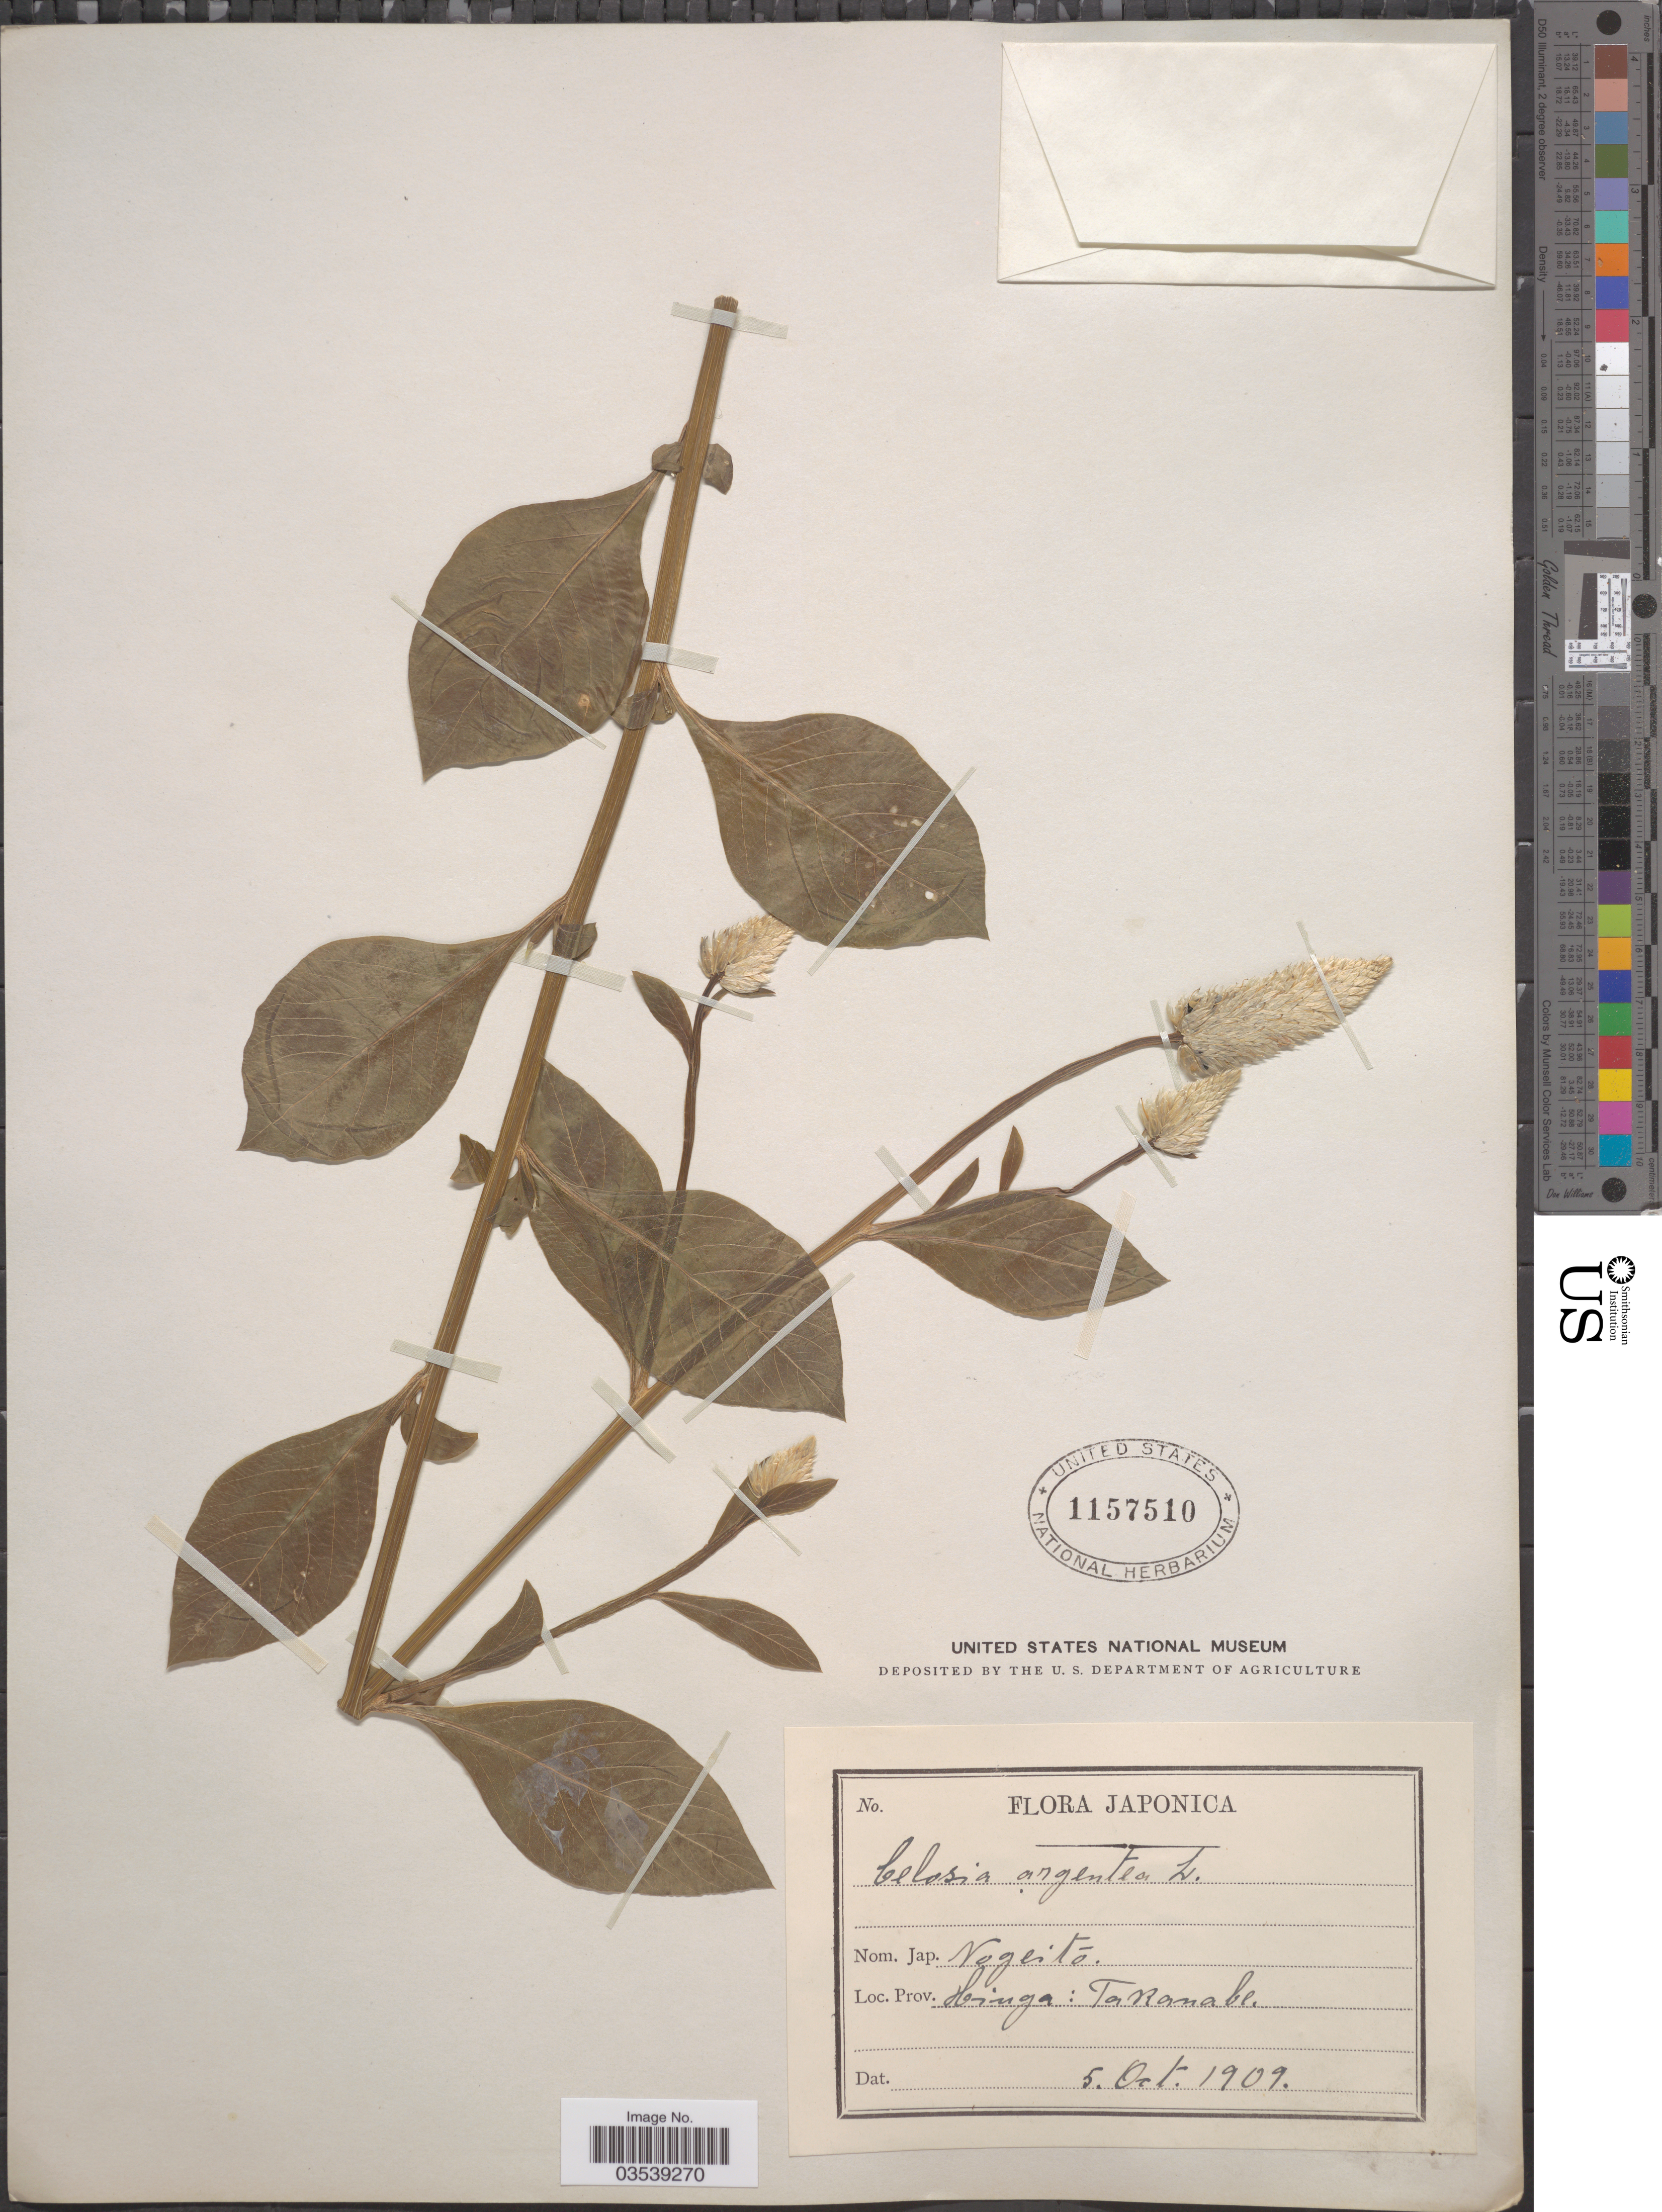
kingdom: Plantae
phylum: Tracheophyta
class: Magnoliopsida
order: Caryophyllales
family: Amaranthaceae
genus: Celosia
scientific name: Celosia argentea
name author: L.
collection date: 1909-10-05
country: Japan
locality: Hinga: Taranabe.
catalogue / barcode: US 1157510